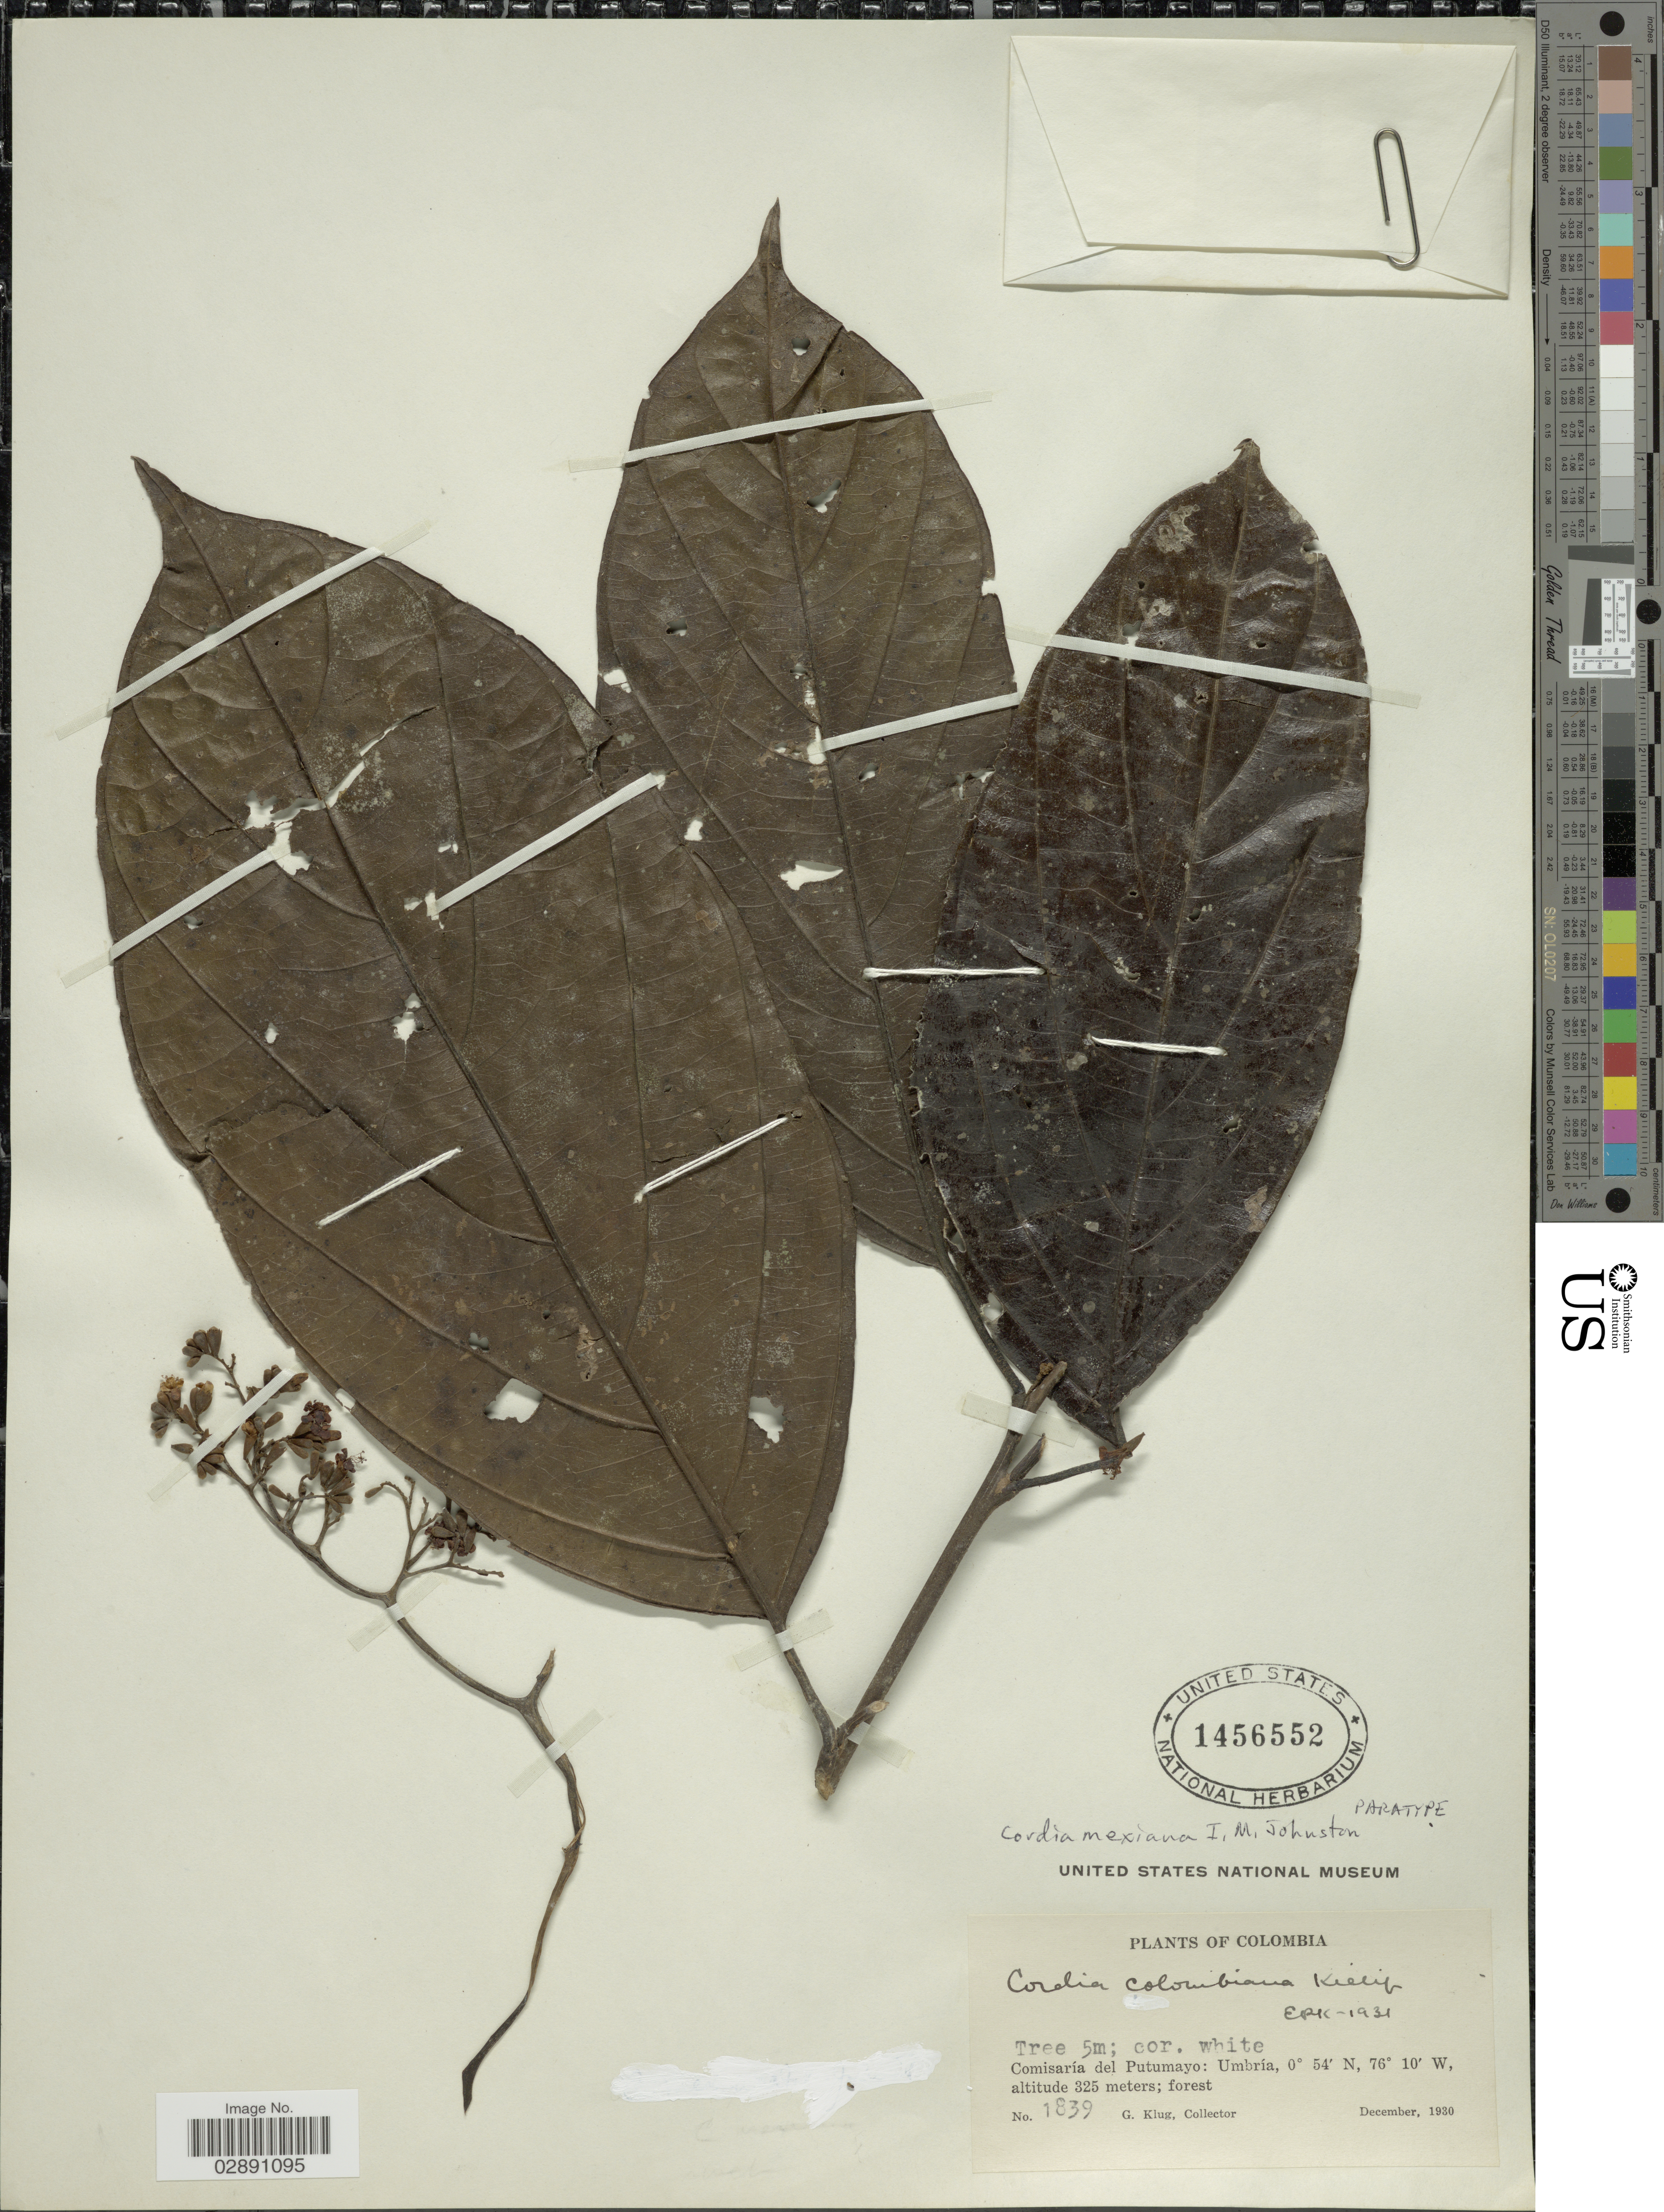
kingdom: Plantae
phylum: Tracheophyta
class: Magnoliopsida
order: Boraginales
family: Cordiaceae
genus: Cordia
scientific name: Cordia mexiana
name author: I.M. Johnst.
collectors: G. Klug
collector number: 1839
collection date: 1930-12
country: Colombia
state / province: Putumayo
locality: Comisaría Putumayo: Umbría.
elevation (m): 325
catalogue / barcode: US 1456552